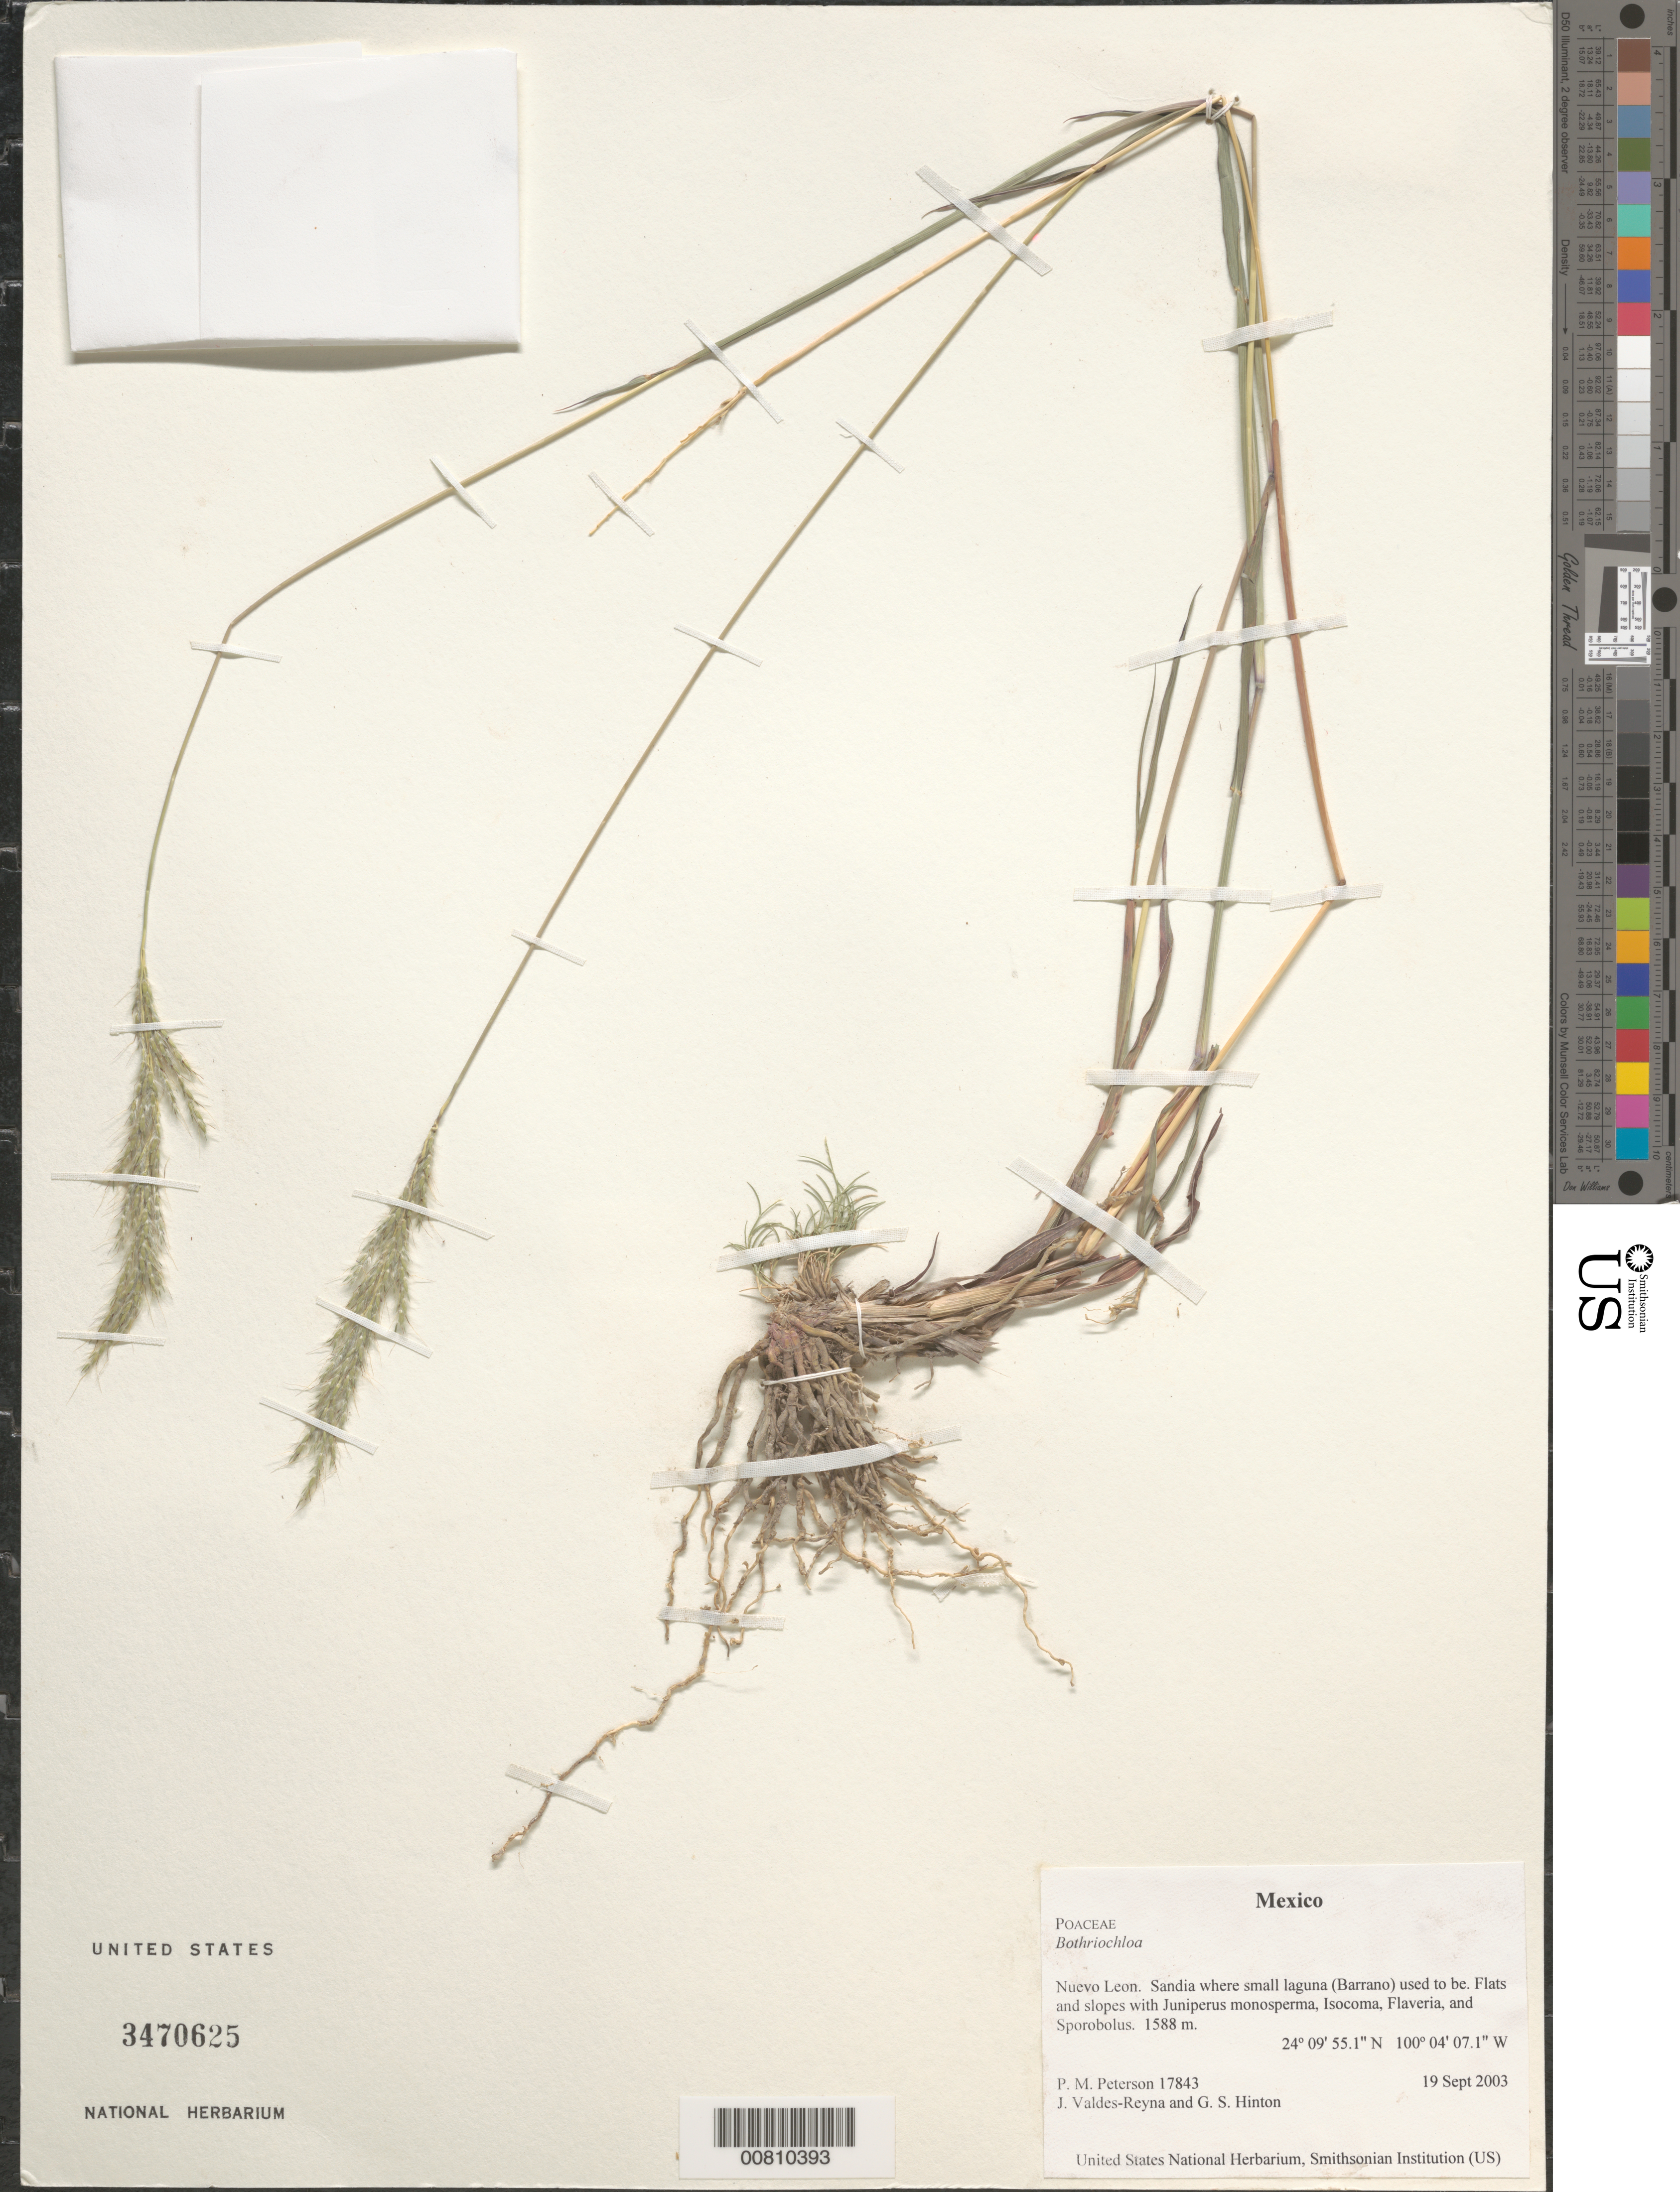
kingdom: Plantae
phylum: Tracheophyta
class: Liliopsida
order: Poales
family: Poaceae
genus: Bothriochloa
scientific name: Bothriochloa sp.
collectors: P. M. Peterson, J. Valdés-Reyna & R. Cardenas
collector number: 17843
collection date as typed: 19 Sep 2003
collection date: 2003-09-19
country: Mexico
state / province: Nuevo León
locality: Sandia where small laguna (Barrano) used to be. Flats and slopes with Juniperus monosperma, Isocoma, Flaveria, and Sporobolus.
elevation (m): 1588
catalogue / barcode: US 3470625